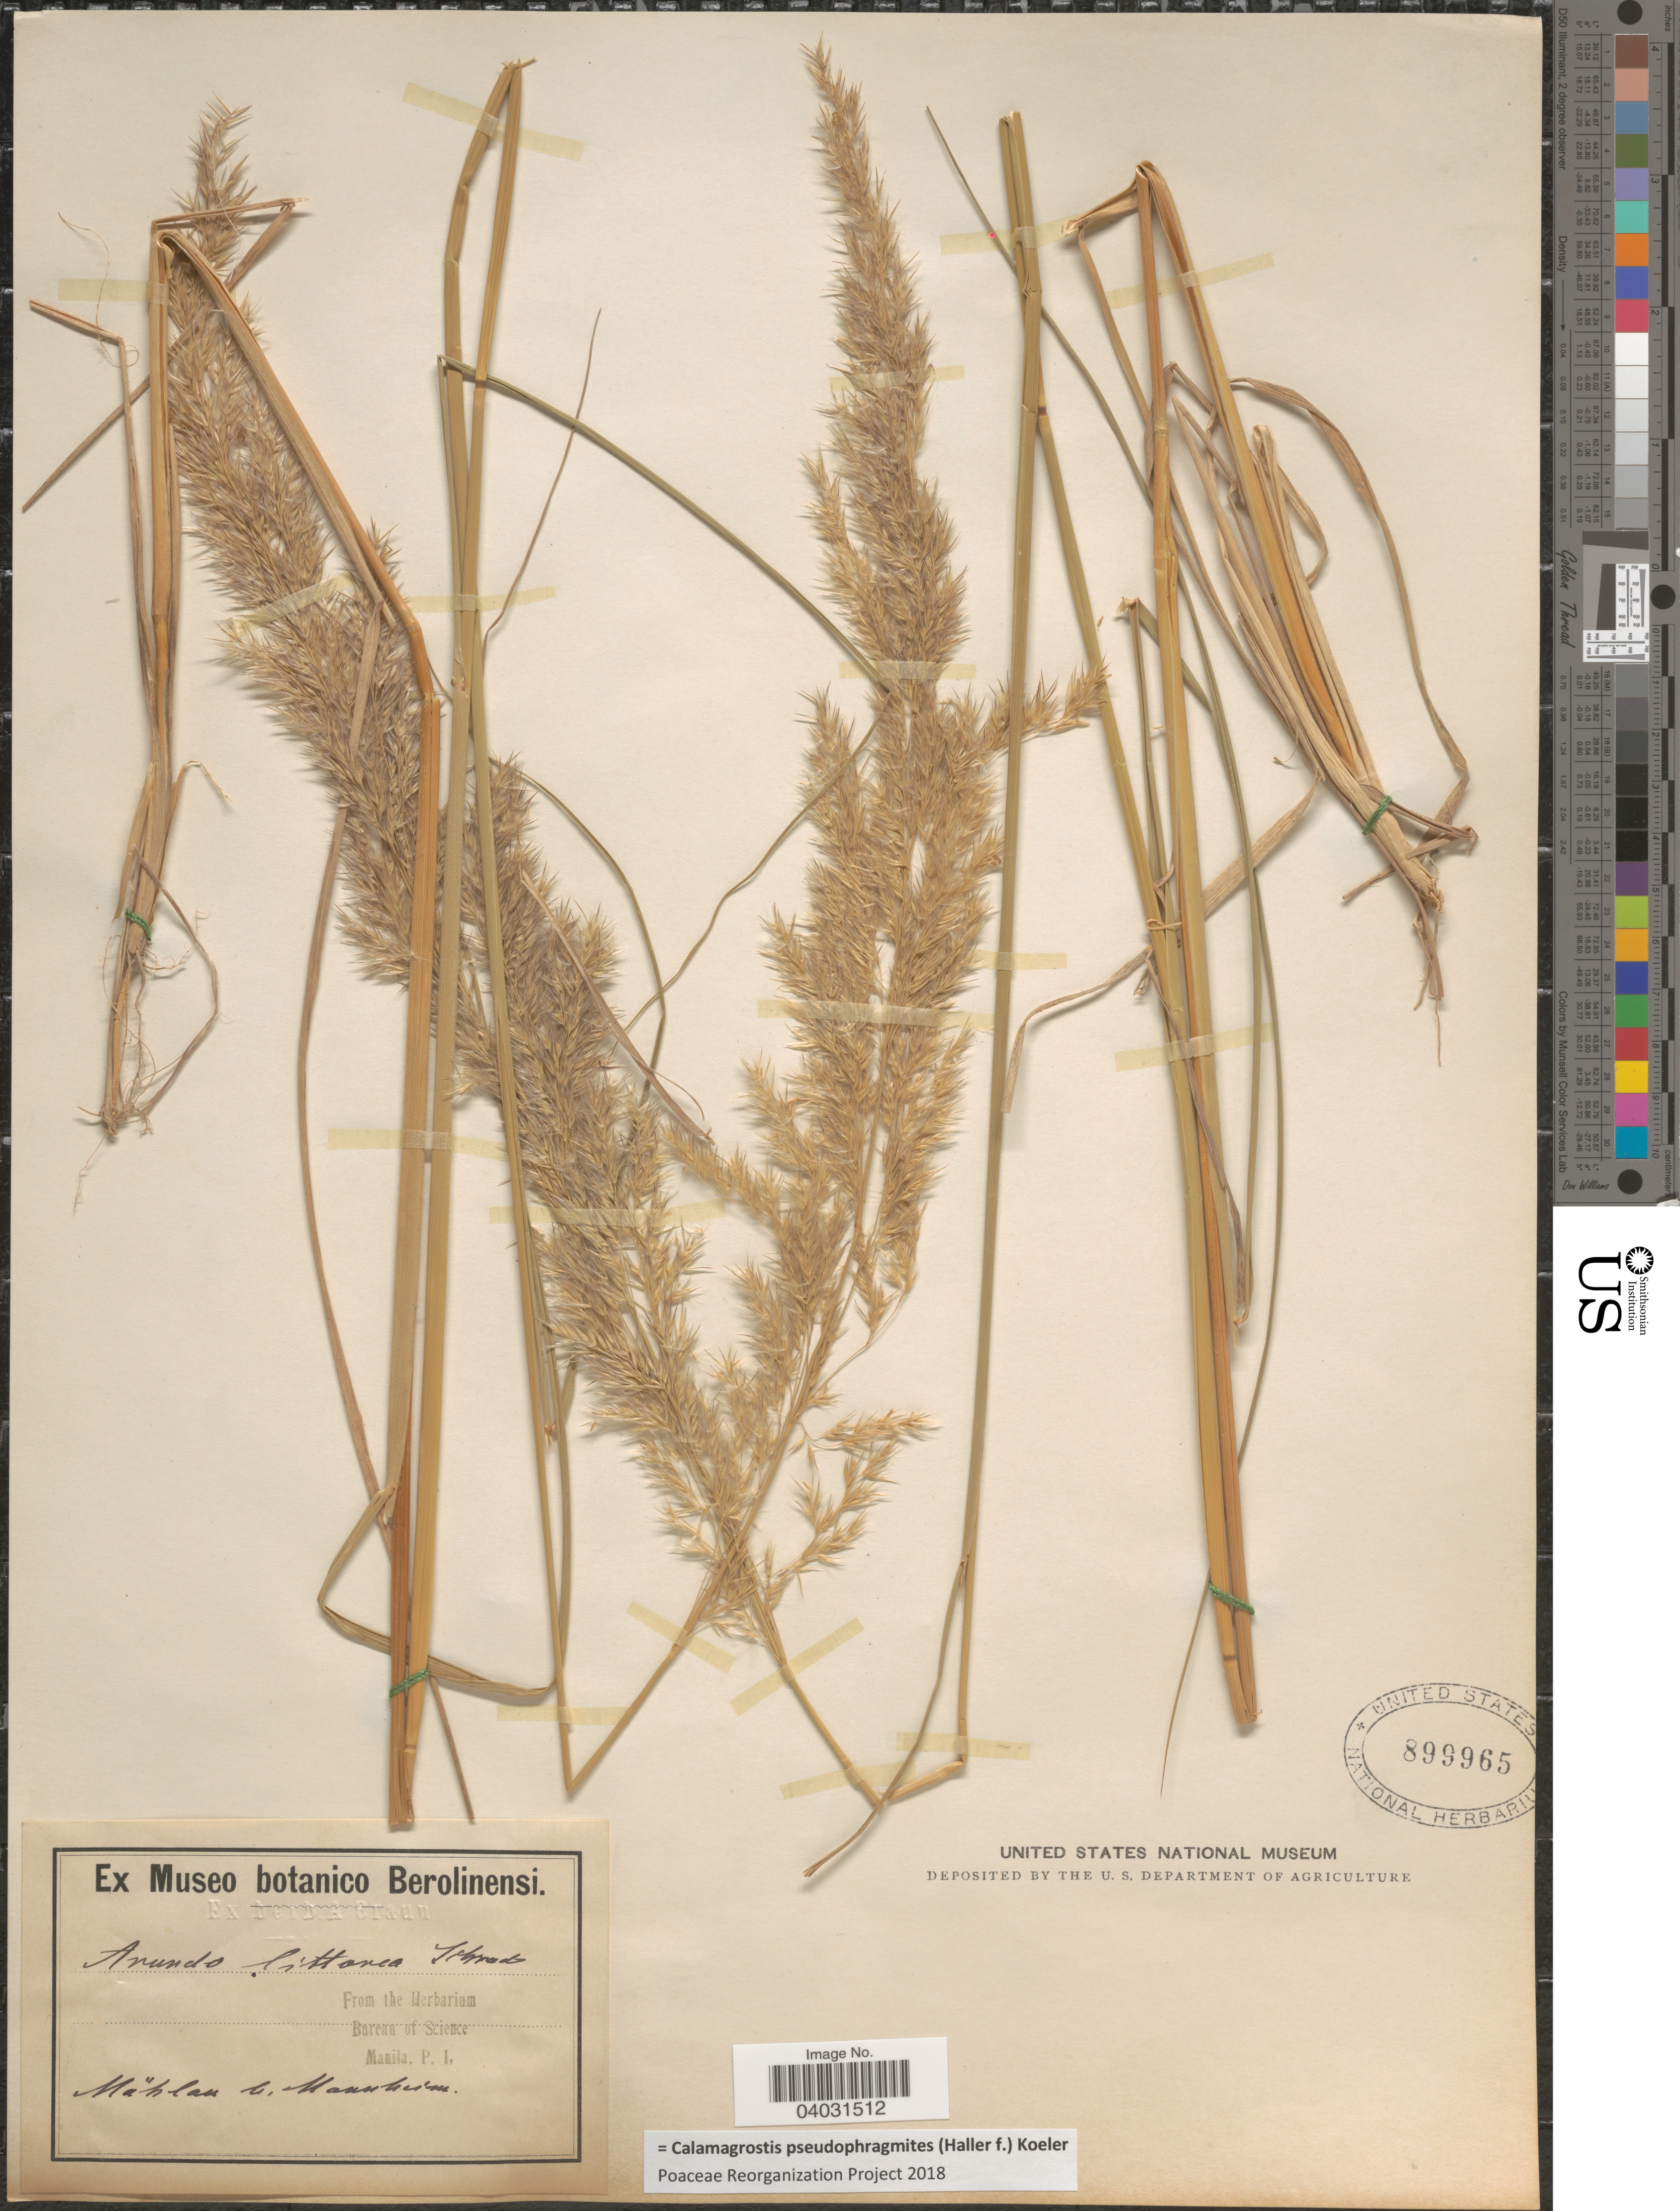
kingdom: Plantae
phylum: Tracheophyta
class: Liliopsida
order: Poales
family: Poaceae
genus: Calamagrostis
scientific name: Calamagrostis pseudophragmites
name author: (Haller f.) Koeler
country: Germany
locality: Mählen b. Mannheim.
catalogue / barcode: US 899965